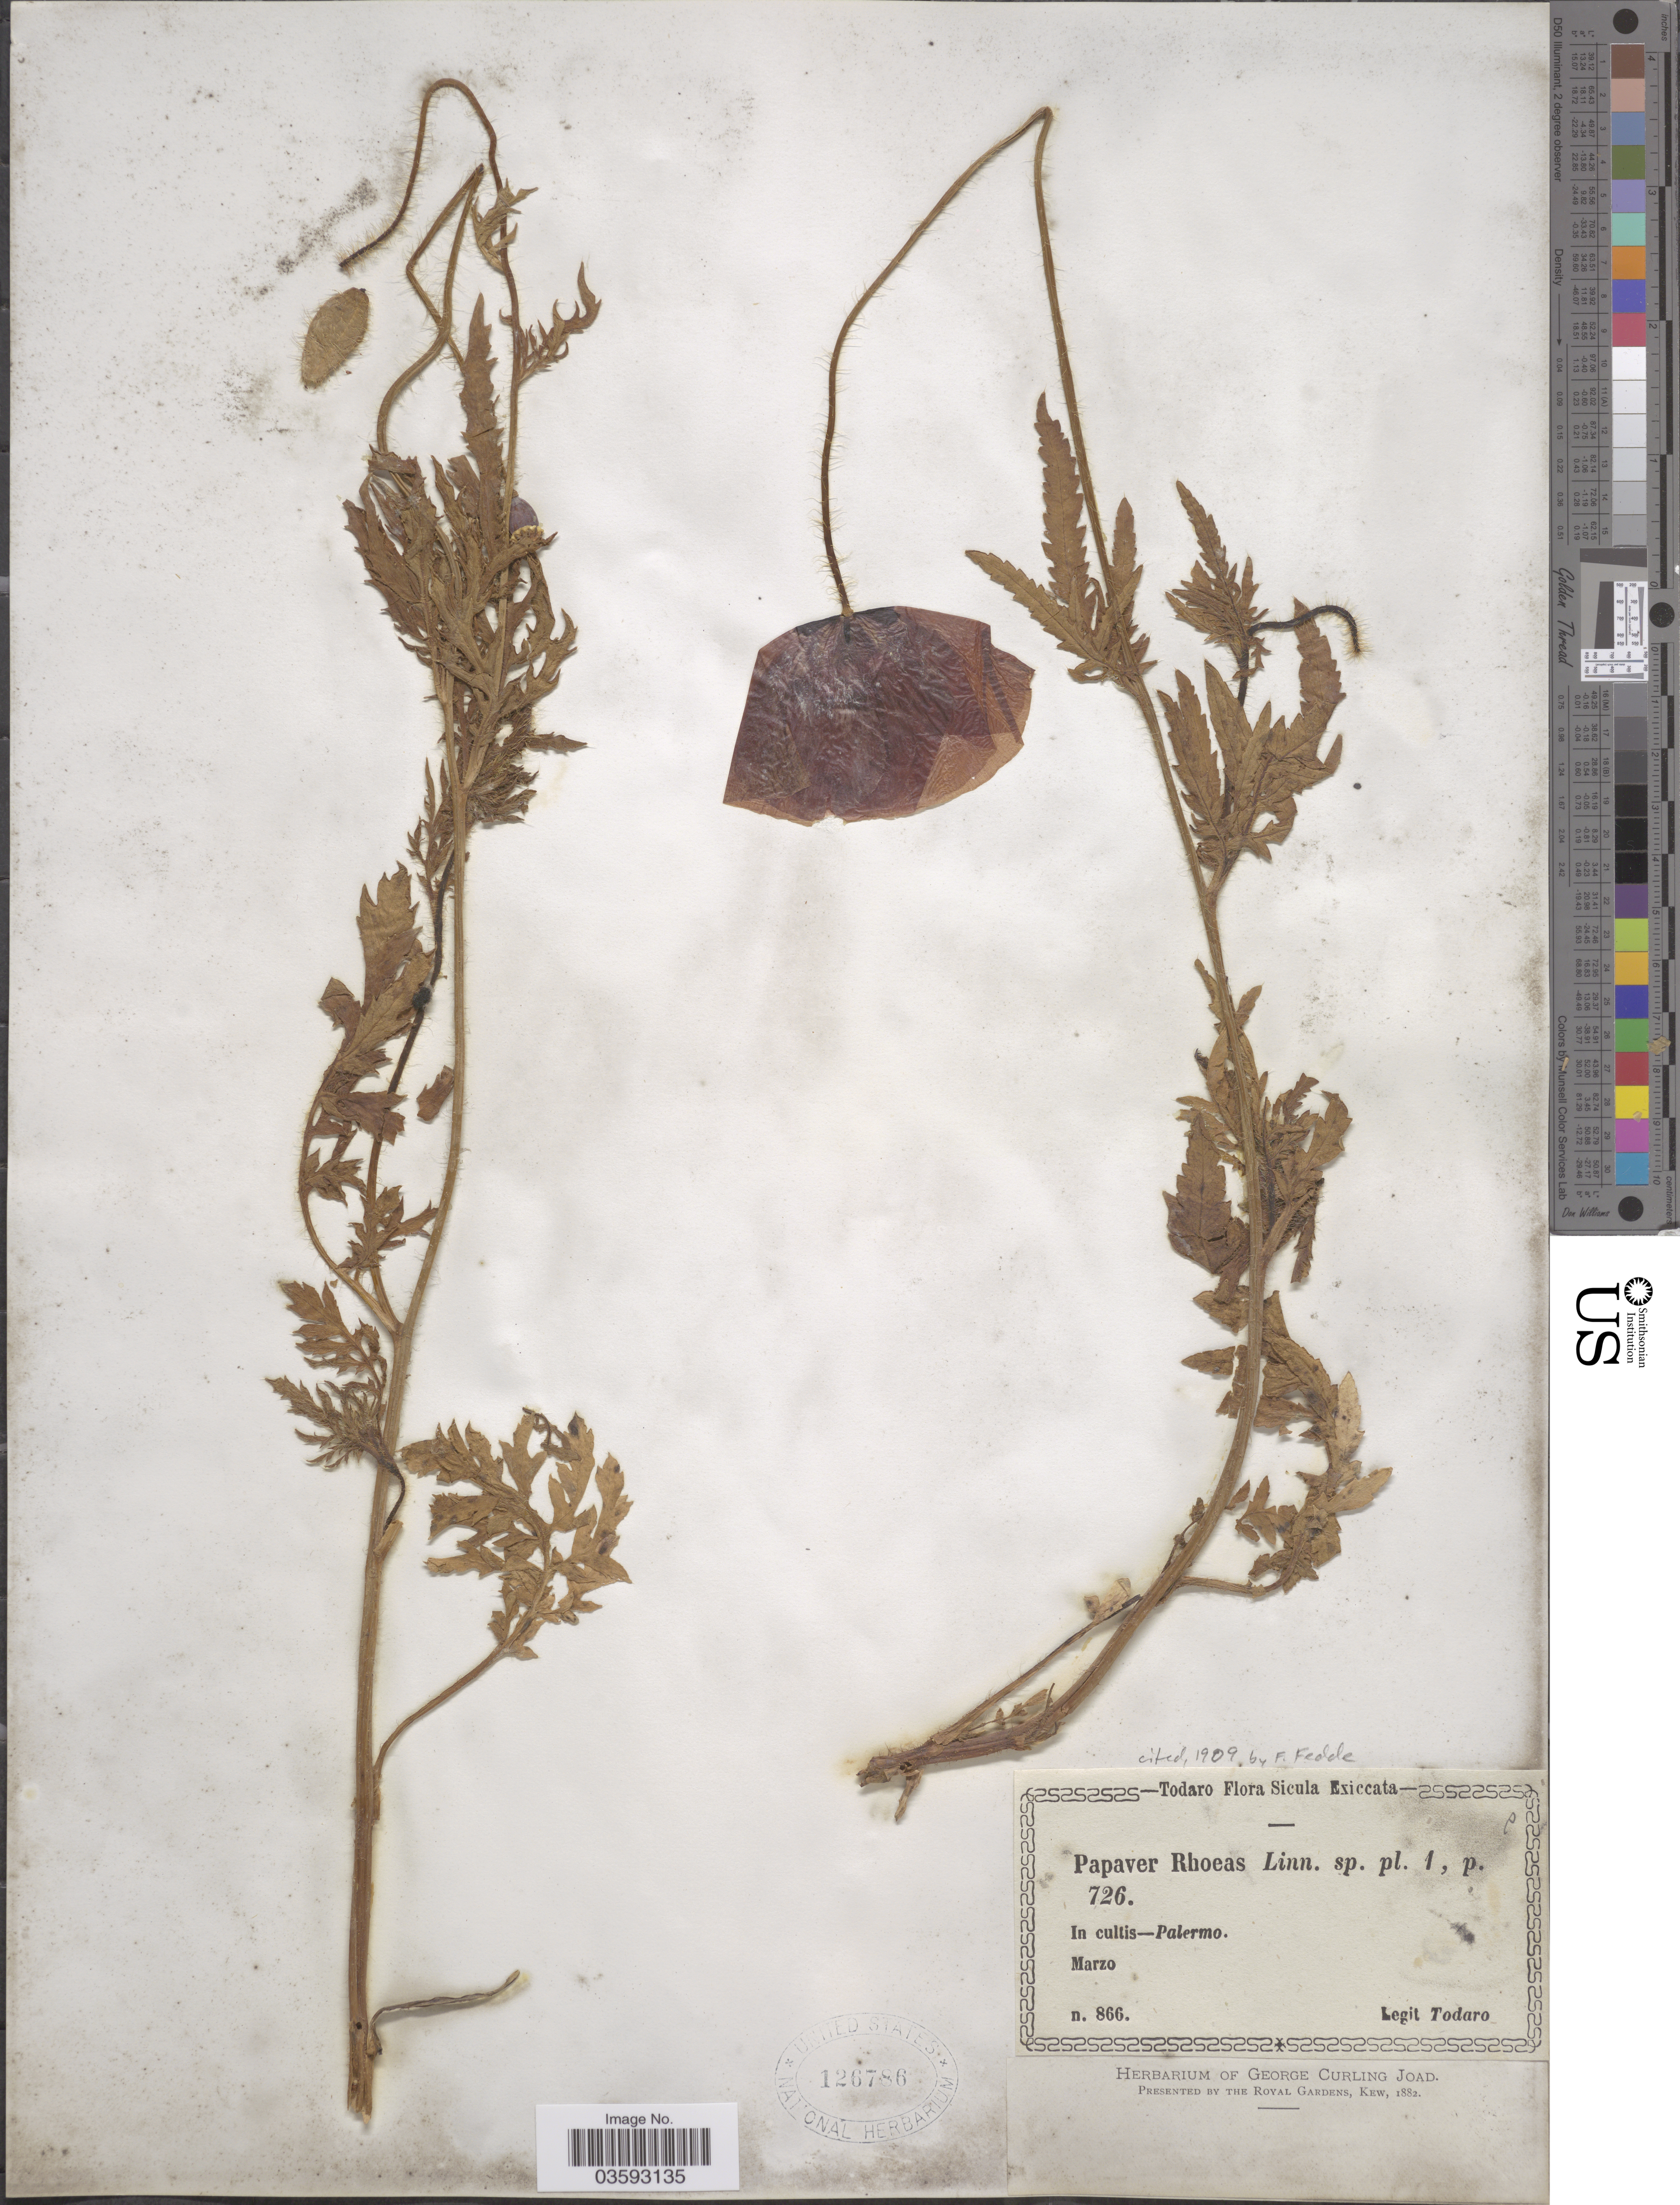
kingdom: Plantae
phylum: Tracheophyta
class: Magnoliopsida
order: Ranunculales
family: Papaveraceae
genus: Papaver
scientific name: Papaver rhoeas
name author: L.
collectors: Todaro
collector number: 866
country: Italy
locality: Sicula. Palermo.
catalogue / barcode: US 126786